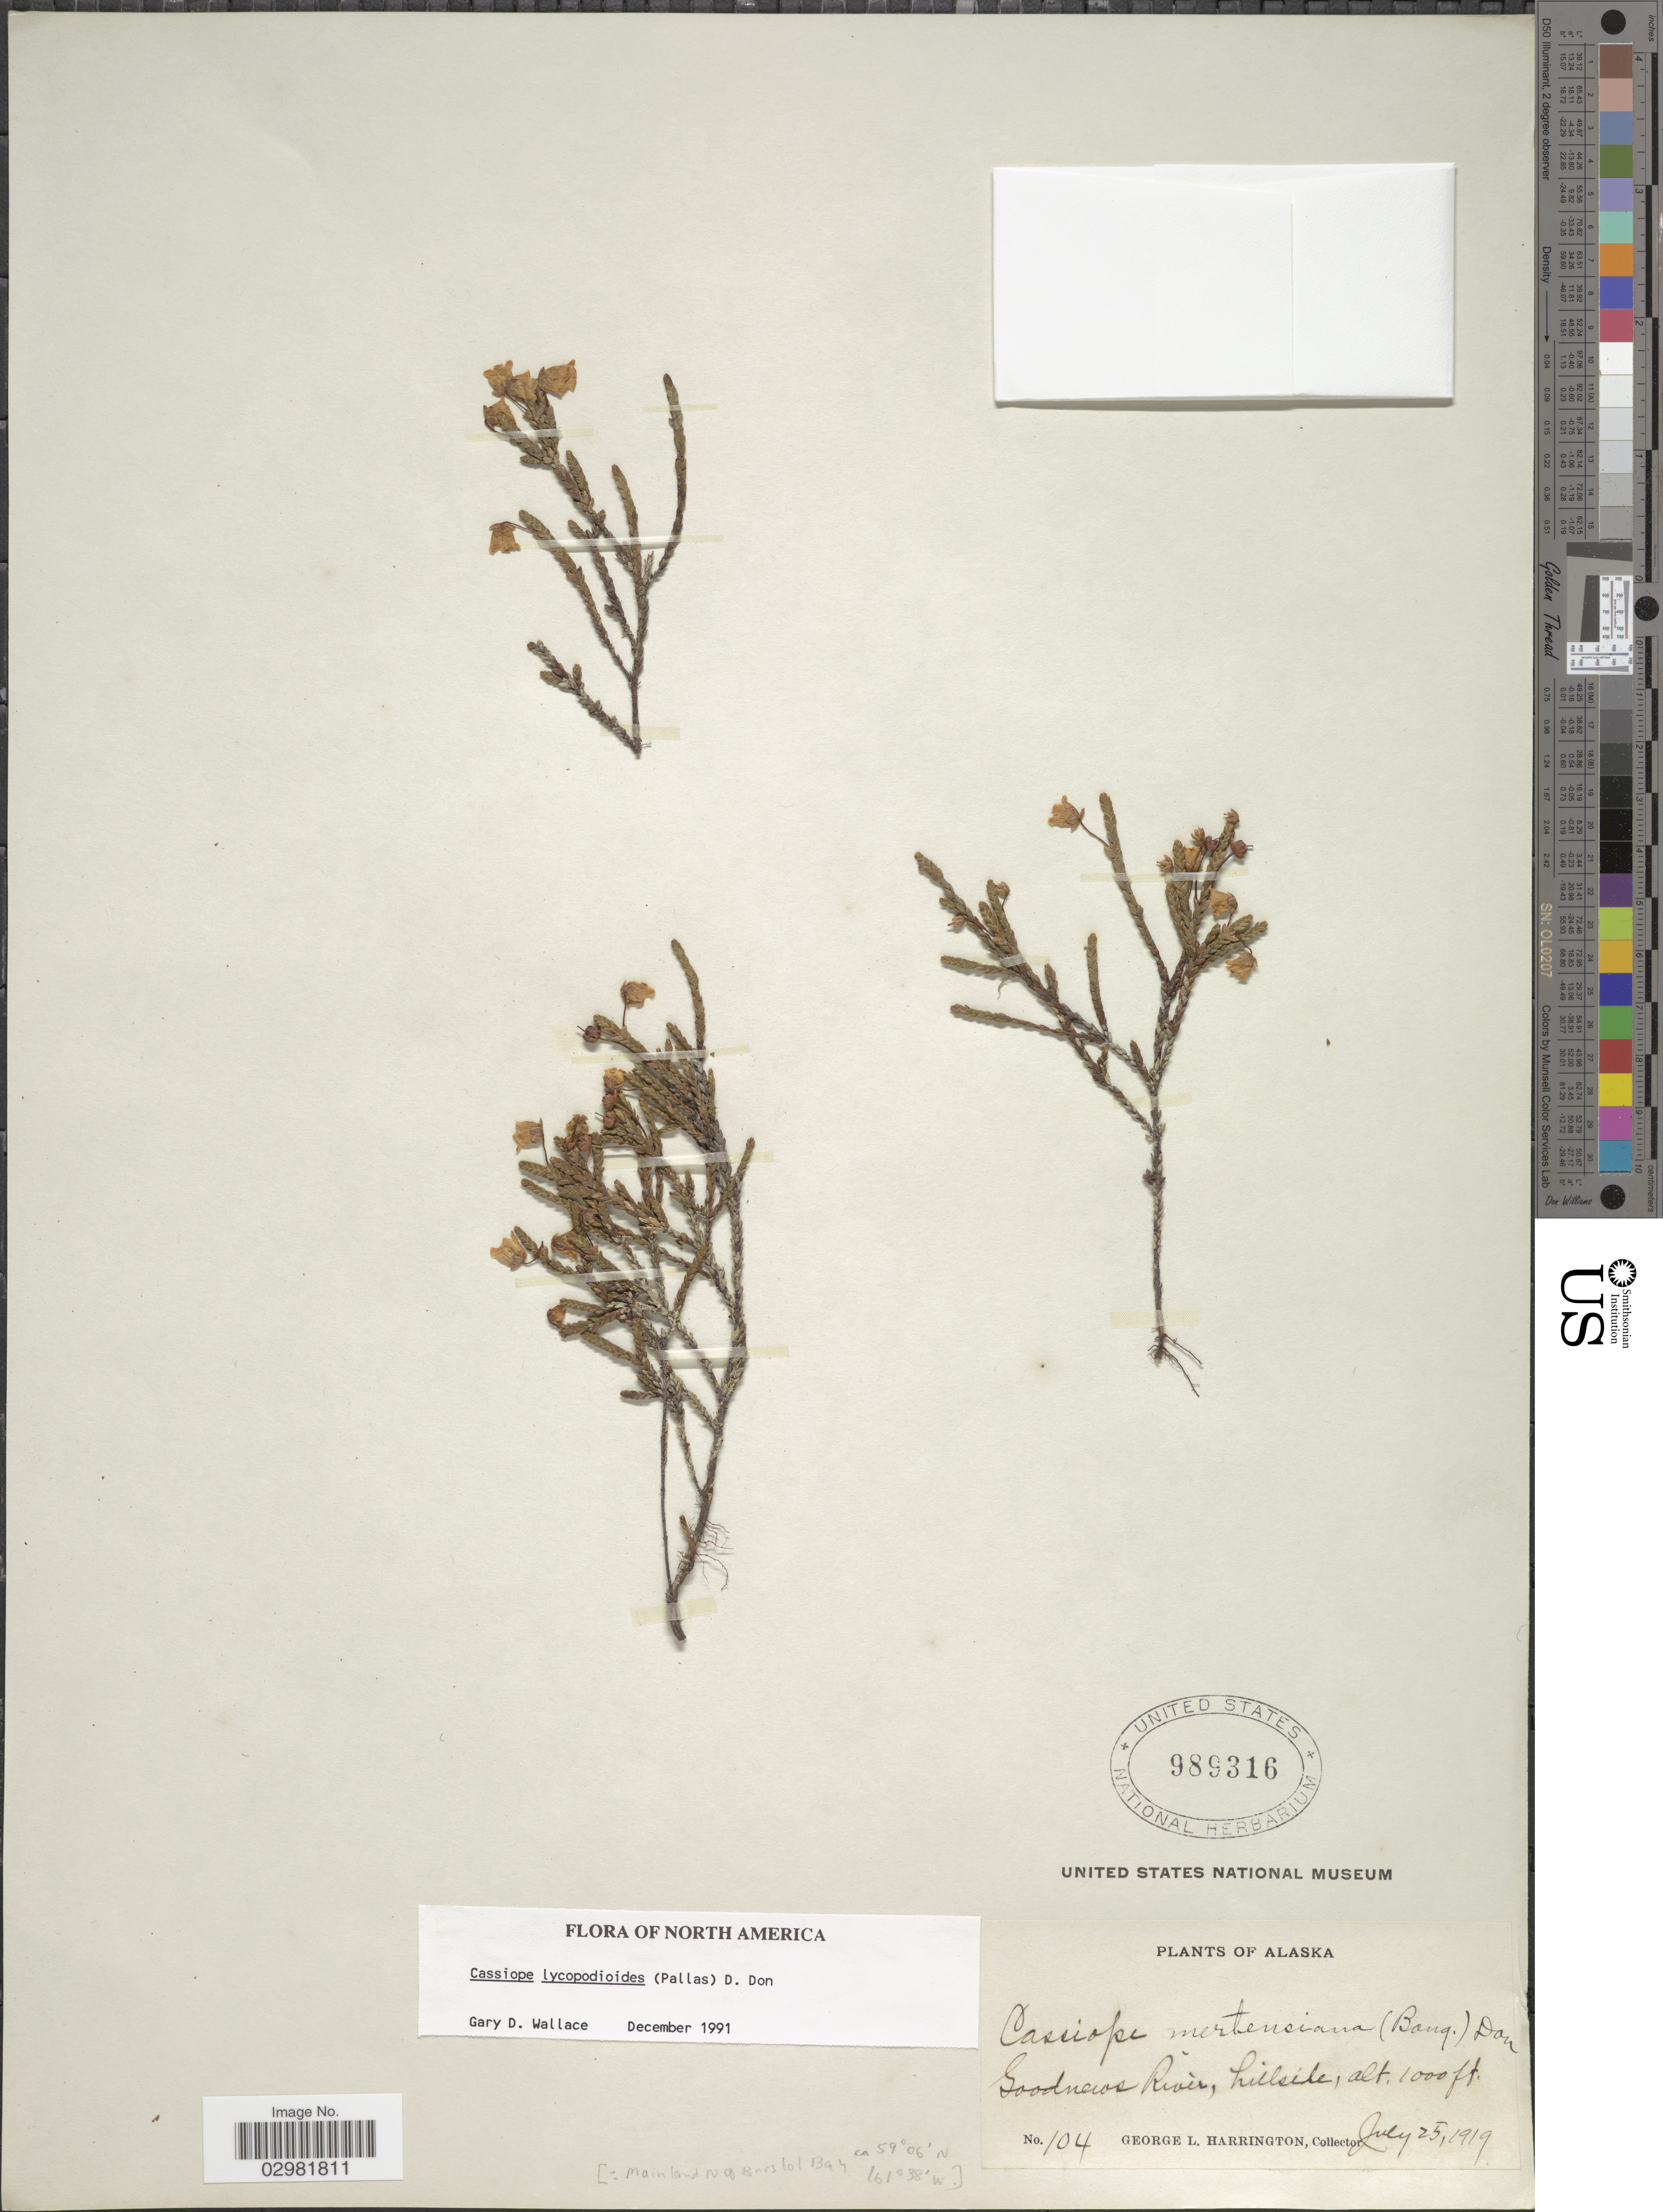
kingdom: Plantae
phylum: Tracheophyta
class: Magnoliopsida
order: Ericales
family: Ericaceae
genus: Cassiope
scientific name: Cassiope lycopodioides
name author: (Pall.) D. Don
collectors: G. Harrington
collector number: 104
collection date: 1919-07-25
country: United States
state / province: Alaska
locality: Goodnews River, hillside.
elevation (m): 305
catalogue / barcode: US 989316